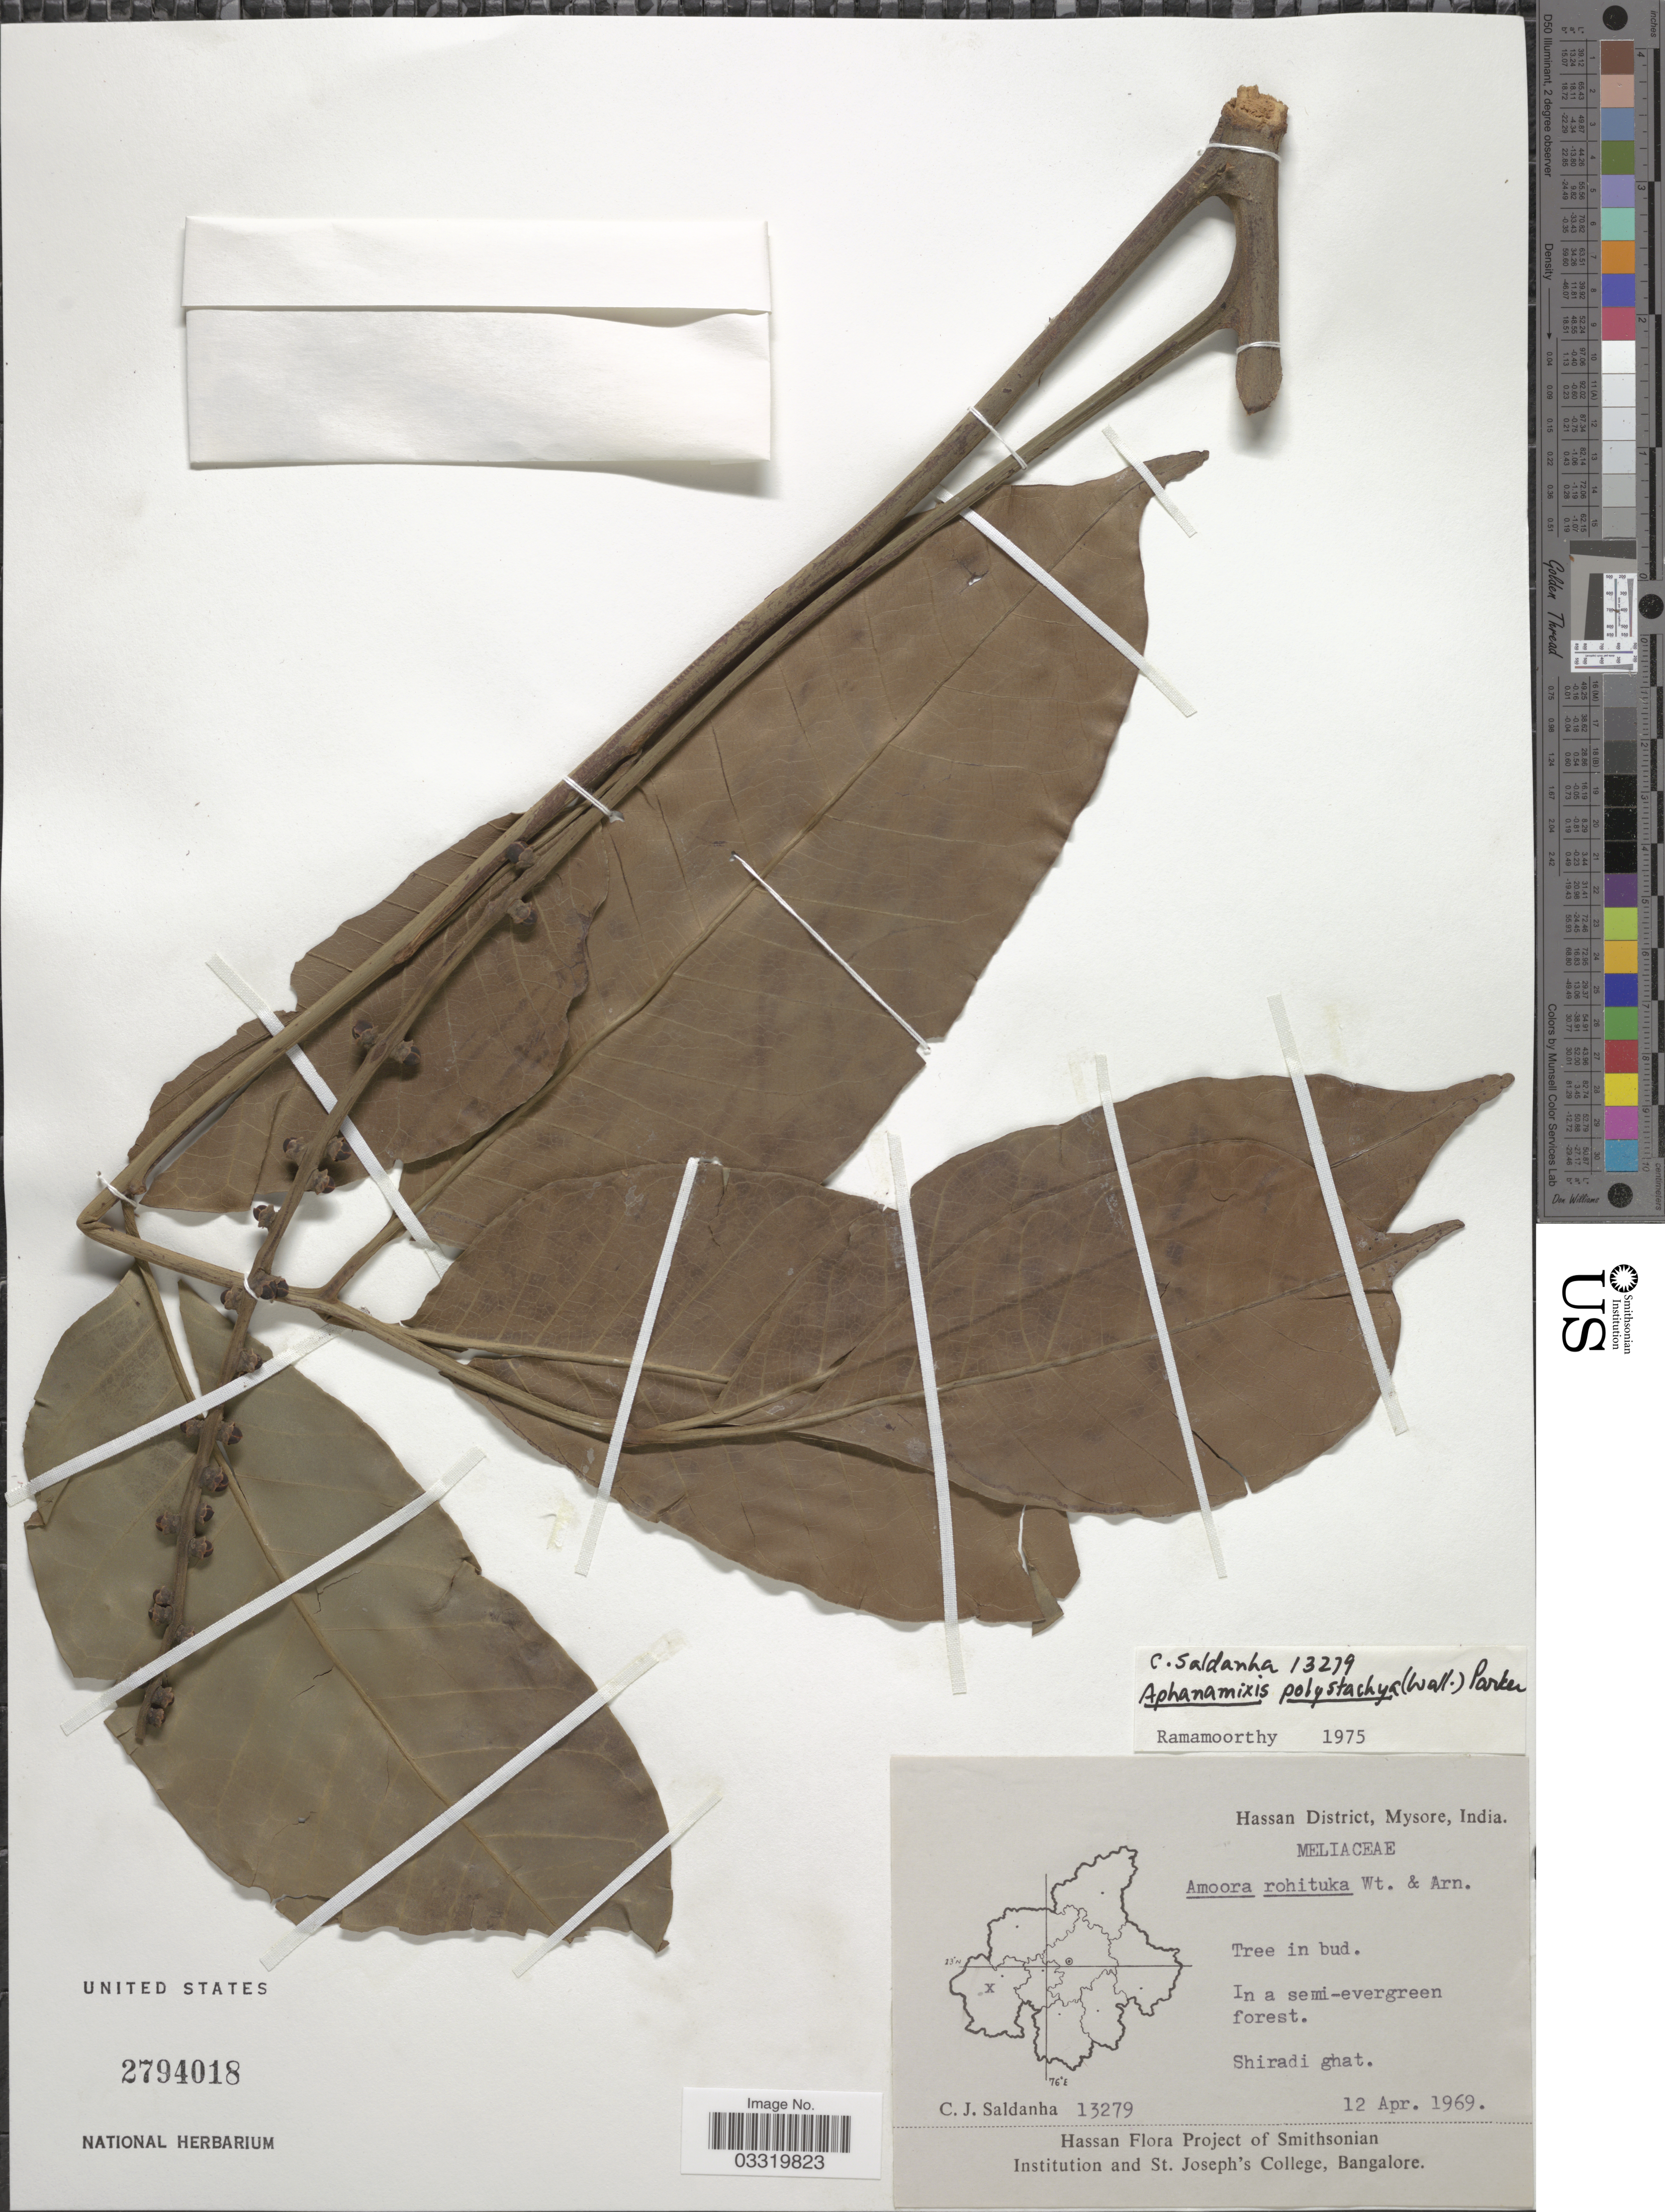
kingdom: Plantae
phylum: Tracheophyta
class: Magnoliopsida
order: Sapindales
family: Meliaceae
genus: Aphanamixis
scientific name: Aphanamixis polystachya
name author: (Wall.) R. Parker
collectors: C. J. Saldanha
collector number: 13279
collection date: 1969-04-12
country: India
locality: Hassan District, Mysore, Shiradi ghat.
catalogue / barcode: US 2794018